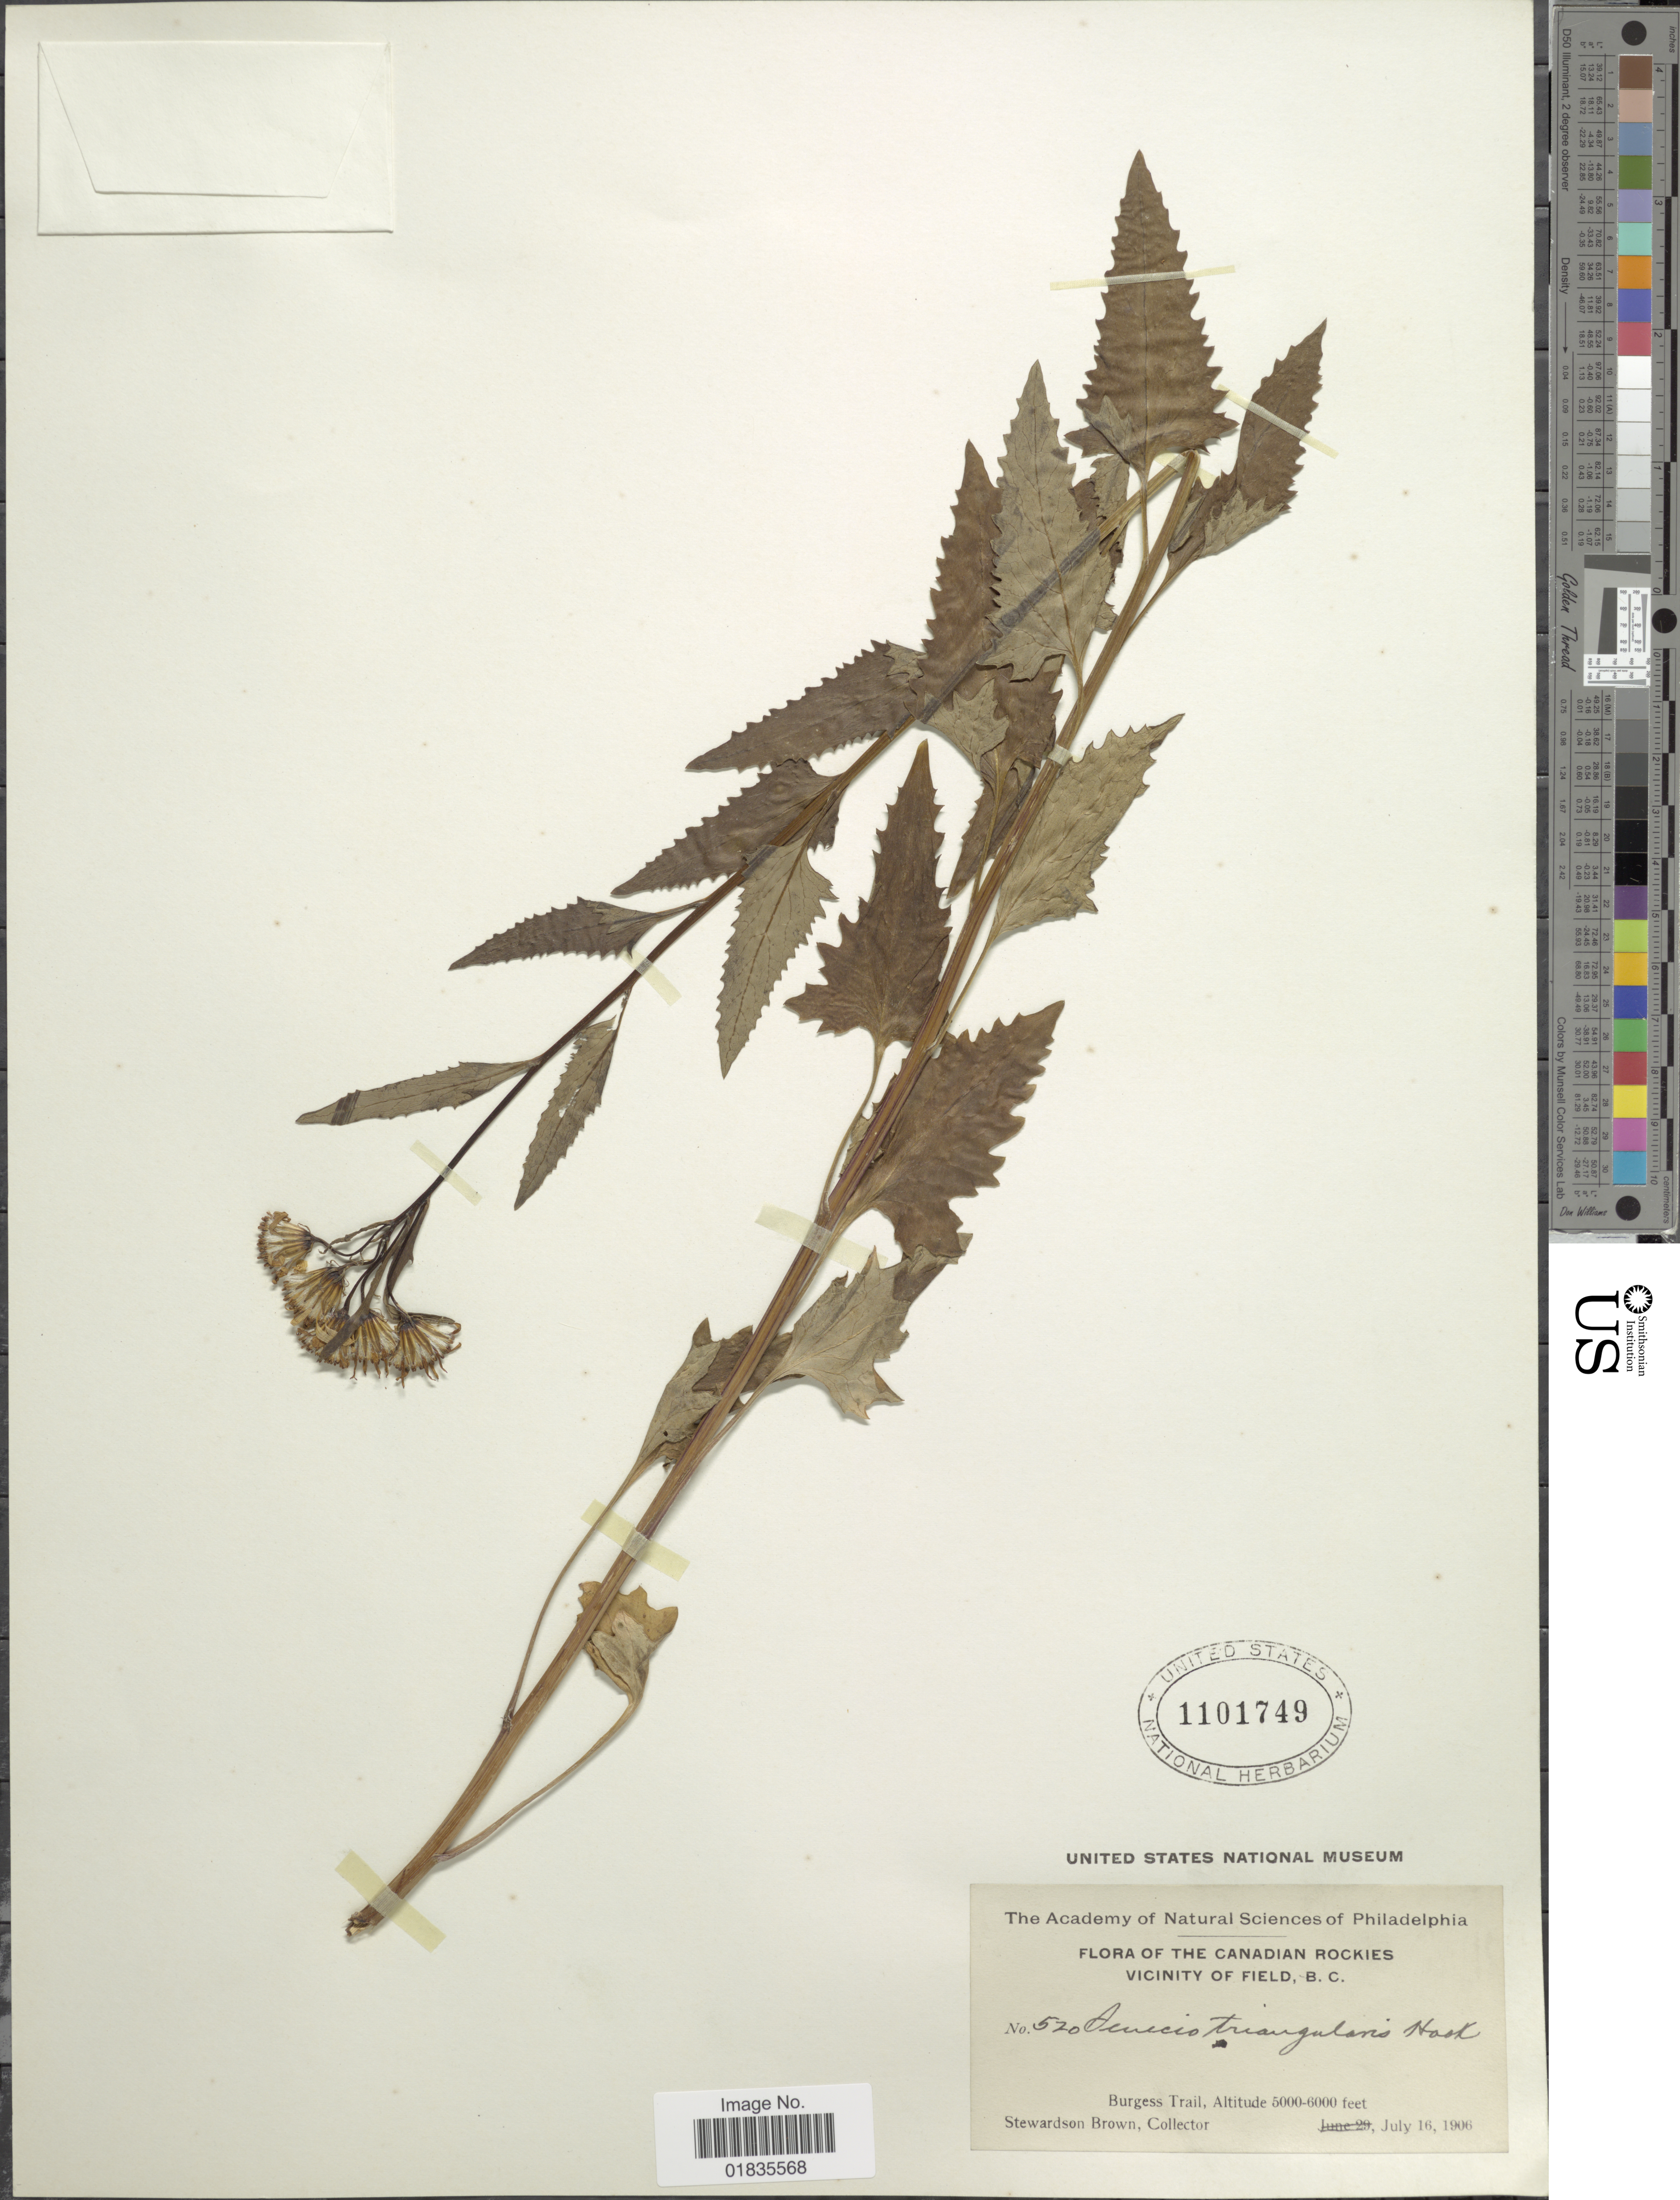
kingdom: Plantae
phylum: Tracheophyta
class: Magnoliopsida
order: Asterales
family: Asteraceae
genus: Senecio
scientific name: Senecio triangularis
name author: Hook.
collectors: S. Brown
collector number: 520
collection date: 1906-07-16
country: Canada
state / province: British Columbia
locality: Canadian Rockies, vicinity of Field, Burgess Trail.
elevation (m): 1524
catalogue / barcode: US 1101749